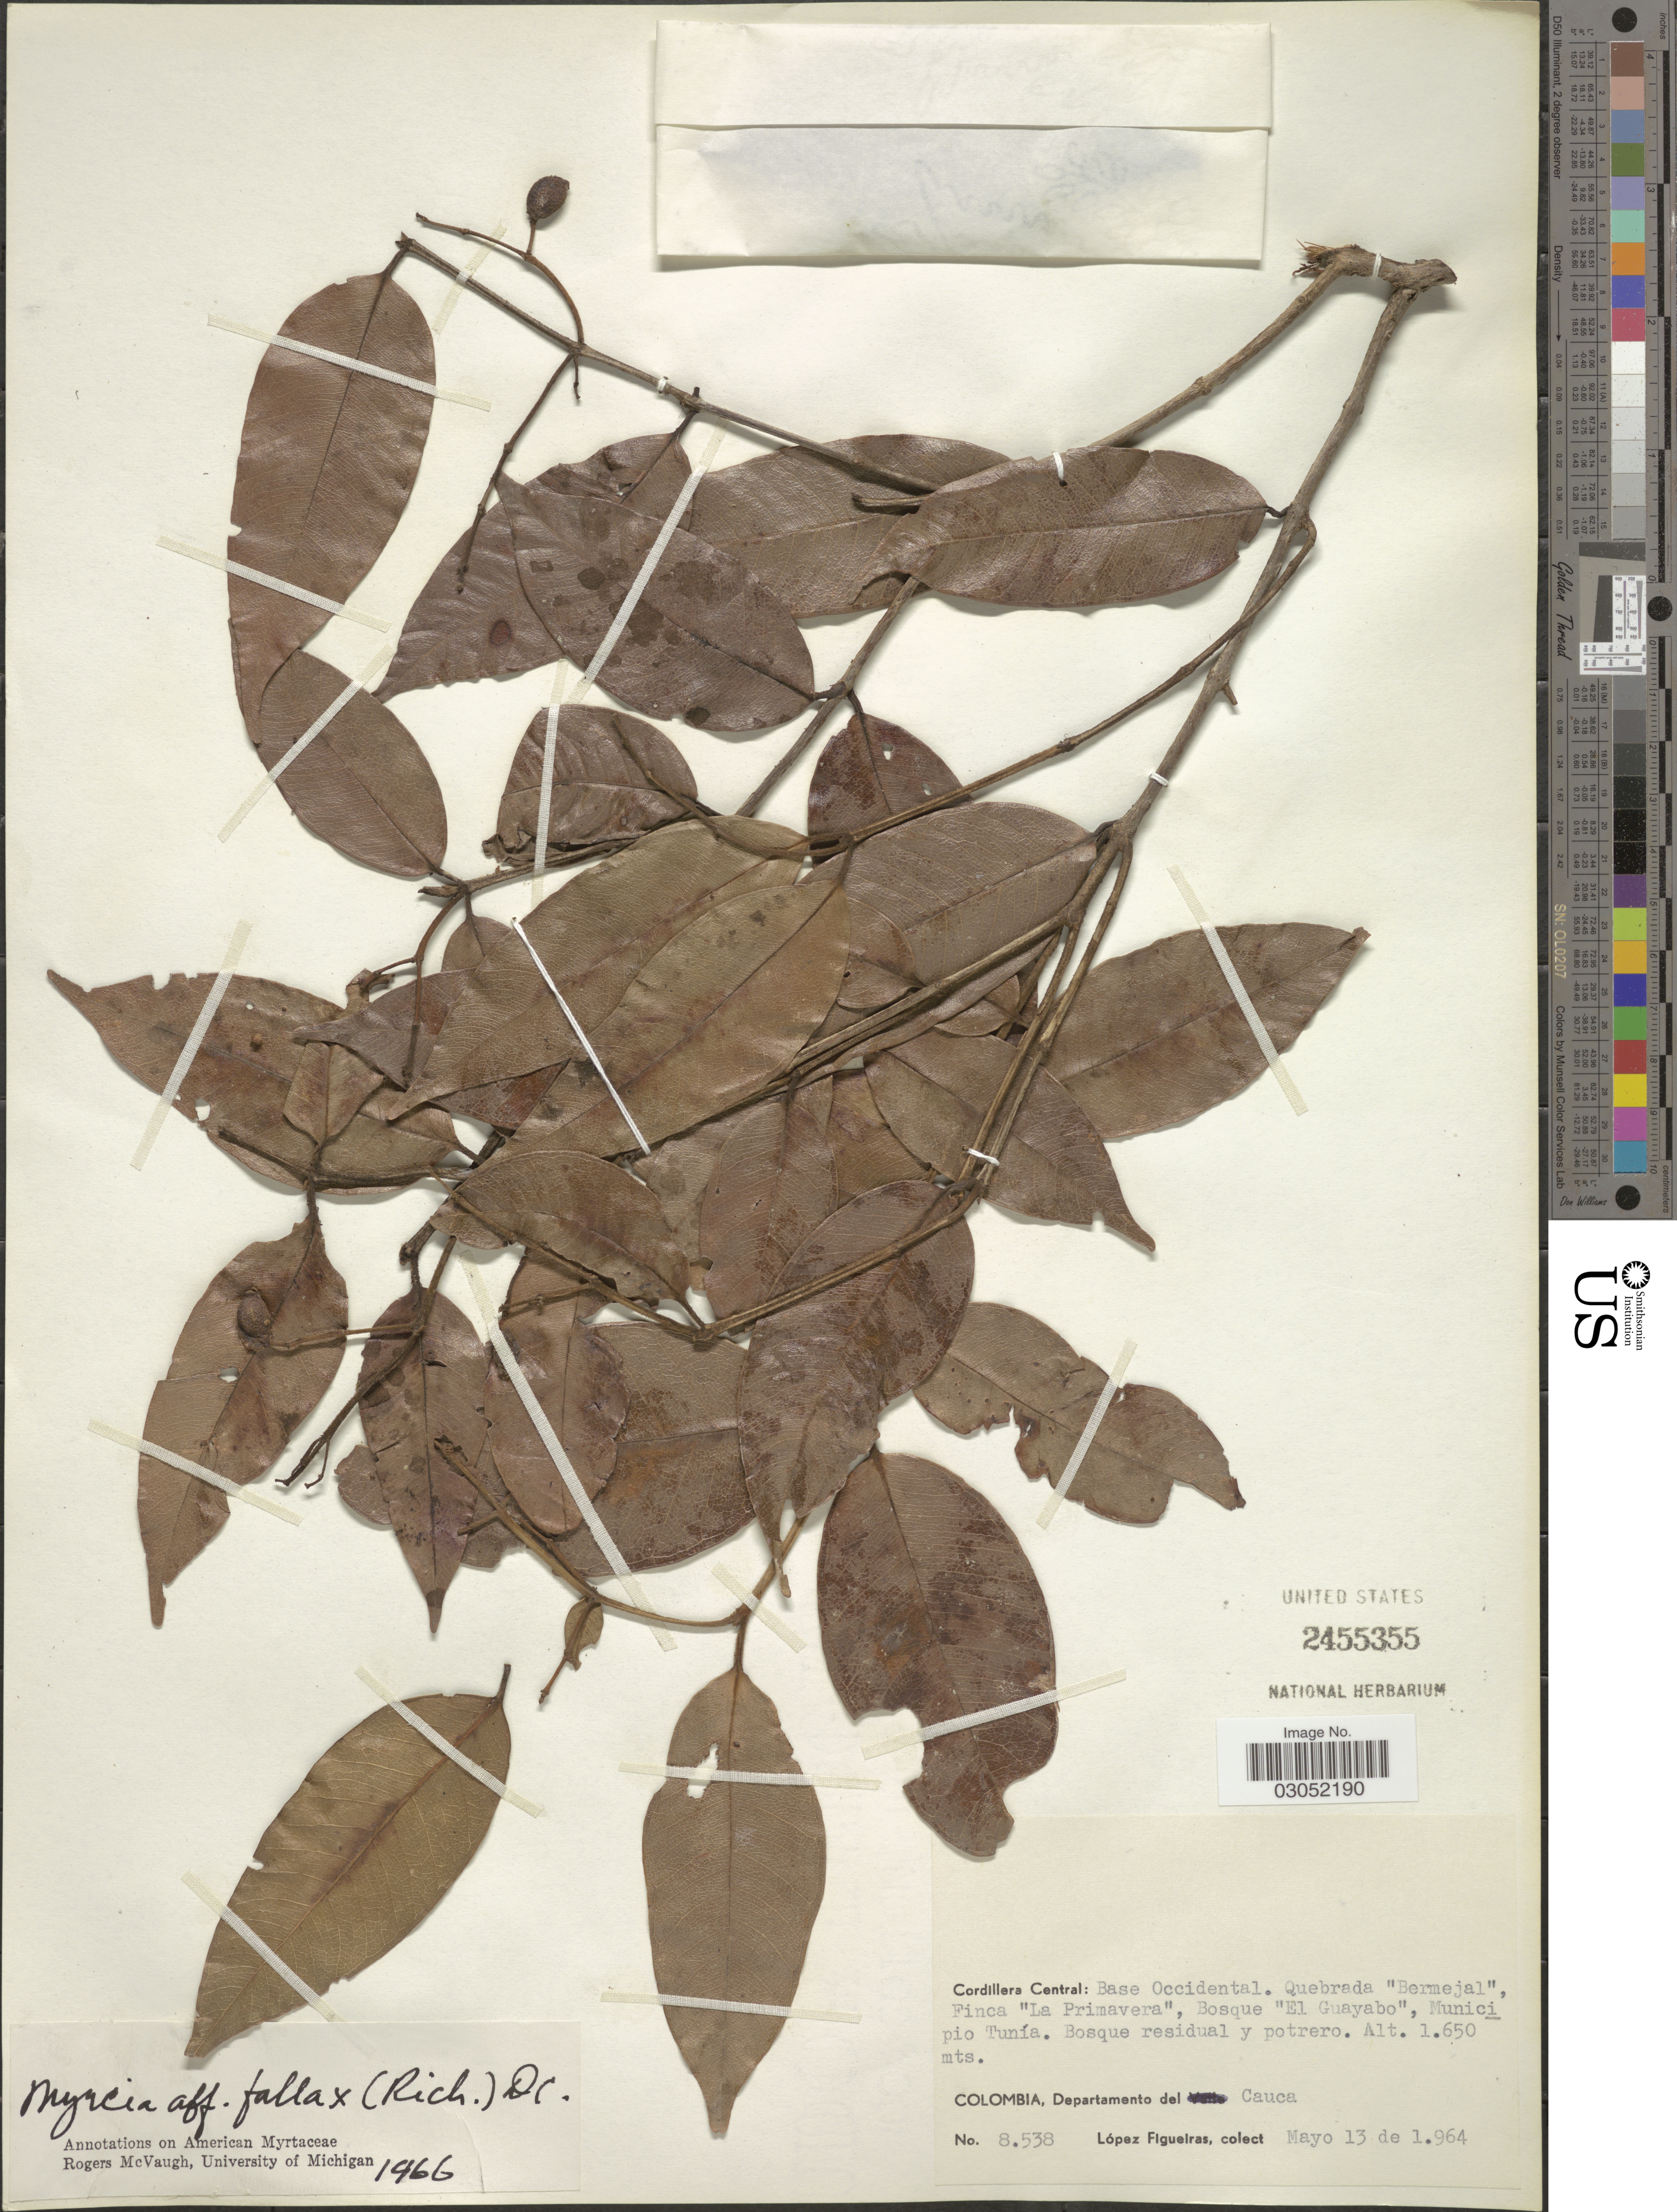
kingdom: Plantae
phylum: Tracheophyta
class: Magnoliopsida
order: Myrtales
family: Myrtaceae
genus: Myrcia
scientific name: Myrcia fallax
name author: (Rich.) DC.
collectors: M. López Figueiras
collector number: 8538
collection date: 1964-05-13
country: Colombia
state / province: Cauca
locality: Cordillera Central: Base Occidental. Quebrada "Bermejal", Finca "La Primavera", Bosque "El Guayabo", Municipio Tunía. Departamento del Cauca.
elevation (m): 1650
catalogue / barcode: US 2455355